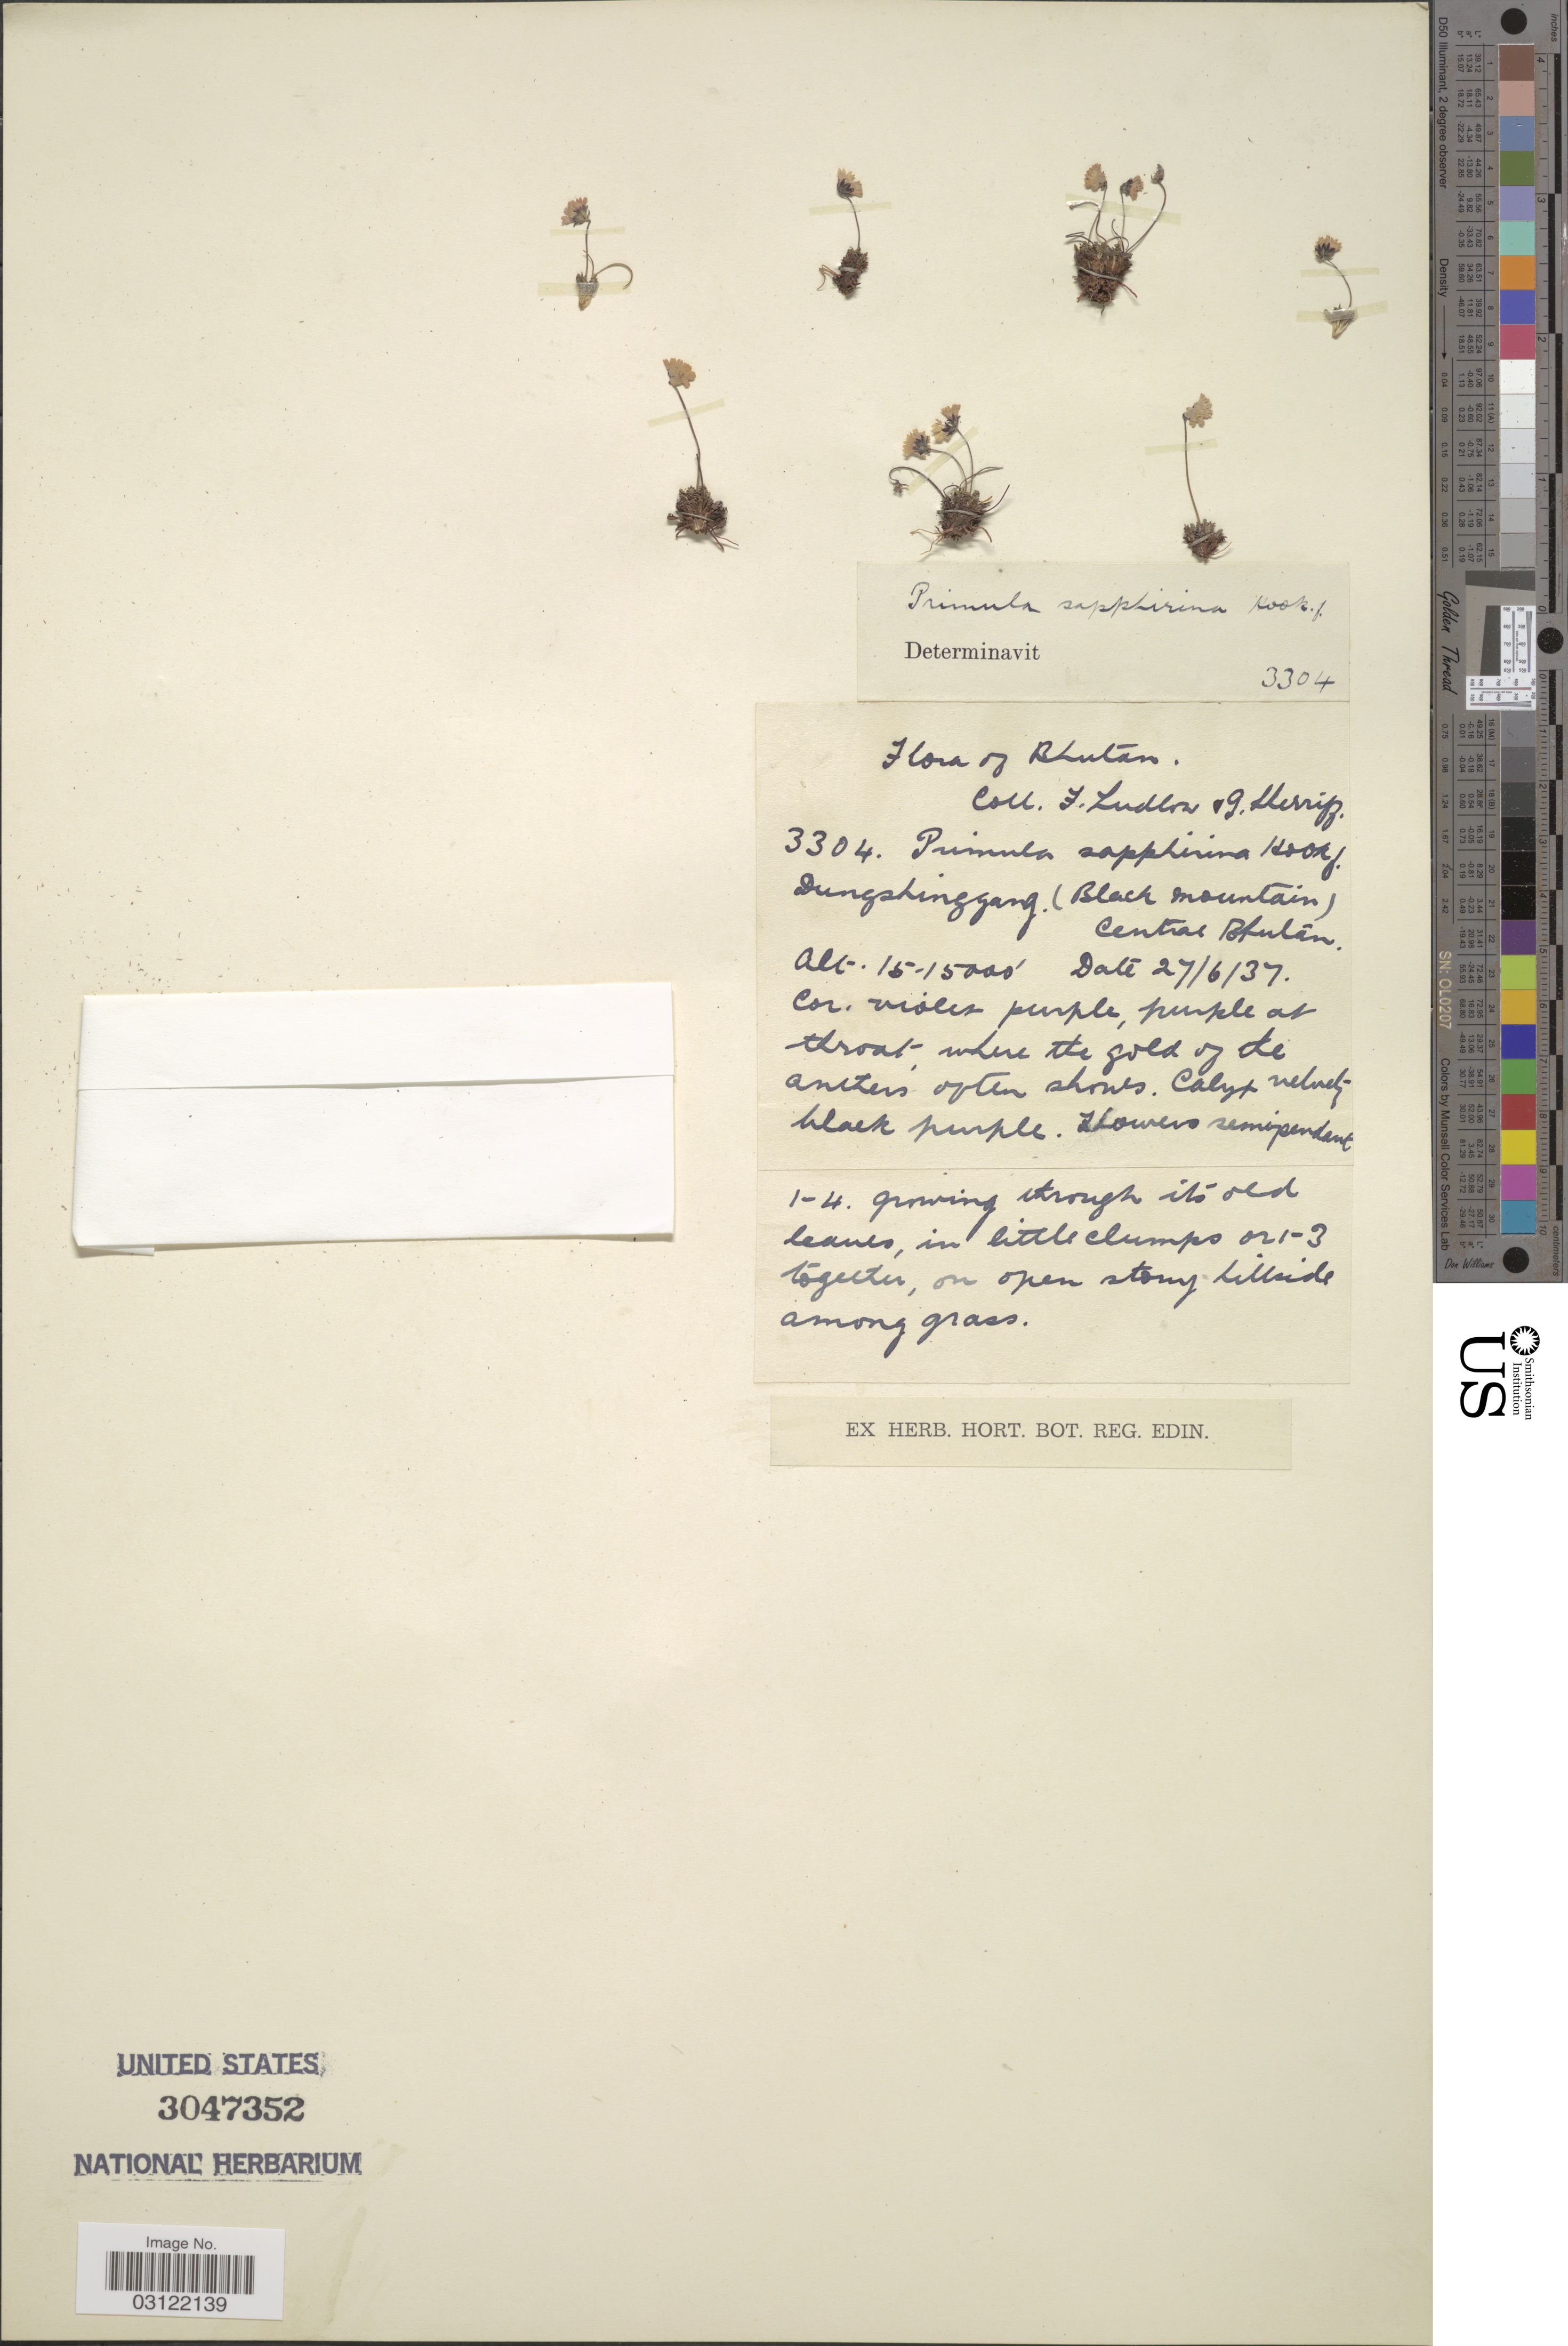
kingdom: Plantae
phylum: Tracheophyta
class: Magnoliopsida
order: Ericales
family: Primulaceae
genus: Primula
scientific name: Primula sapphirina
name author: Hook. f. & Thomson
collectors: F. Ludlow & G. Sherriff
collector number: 3304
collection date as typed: Transcribed d/m/y: 27/6/37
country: Bhutan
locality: Dungshinggang (Black Mountain) Central Bhutan.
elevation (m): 3048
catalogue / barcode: US 3047352